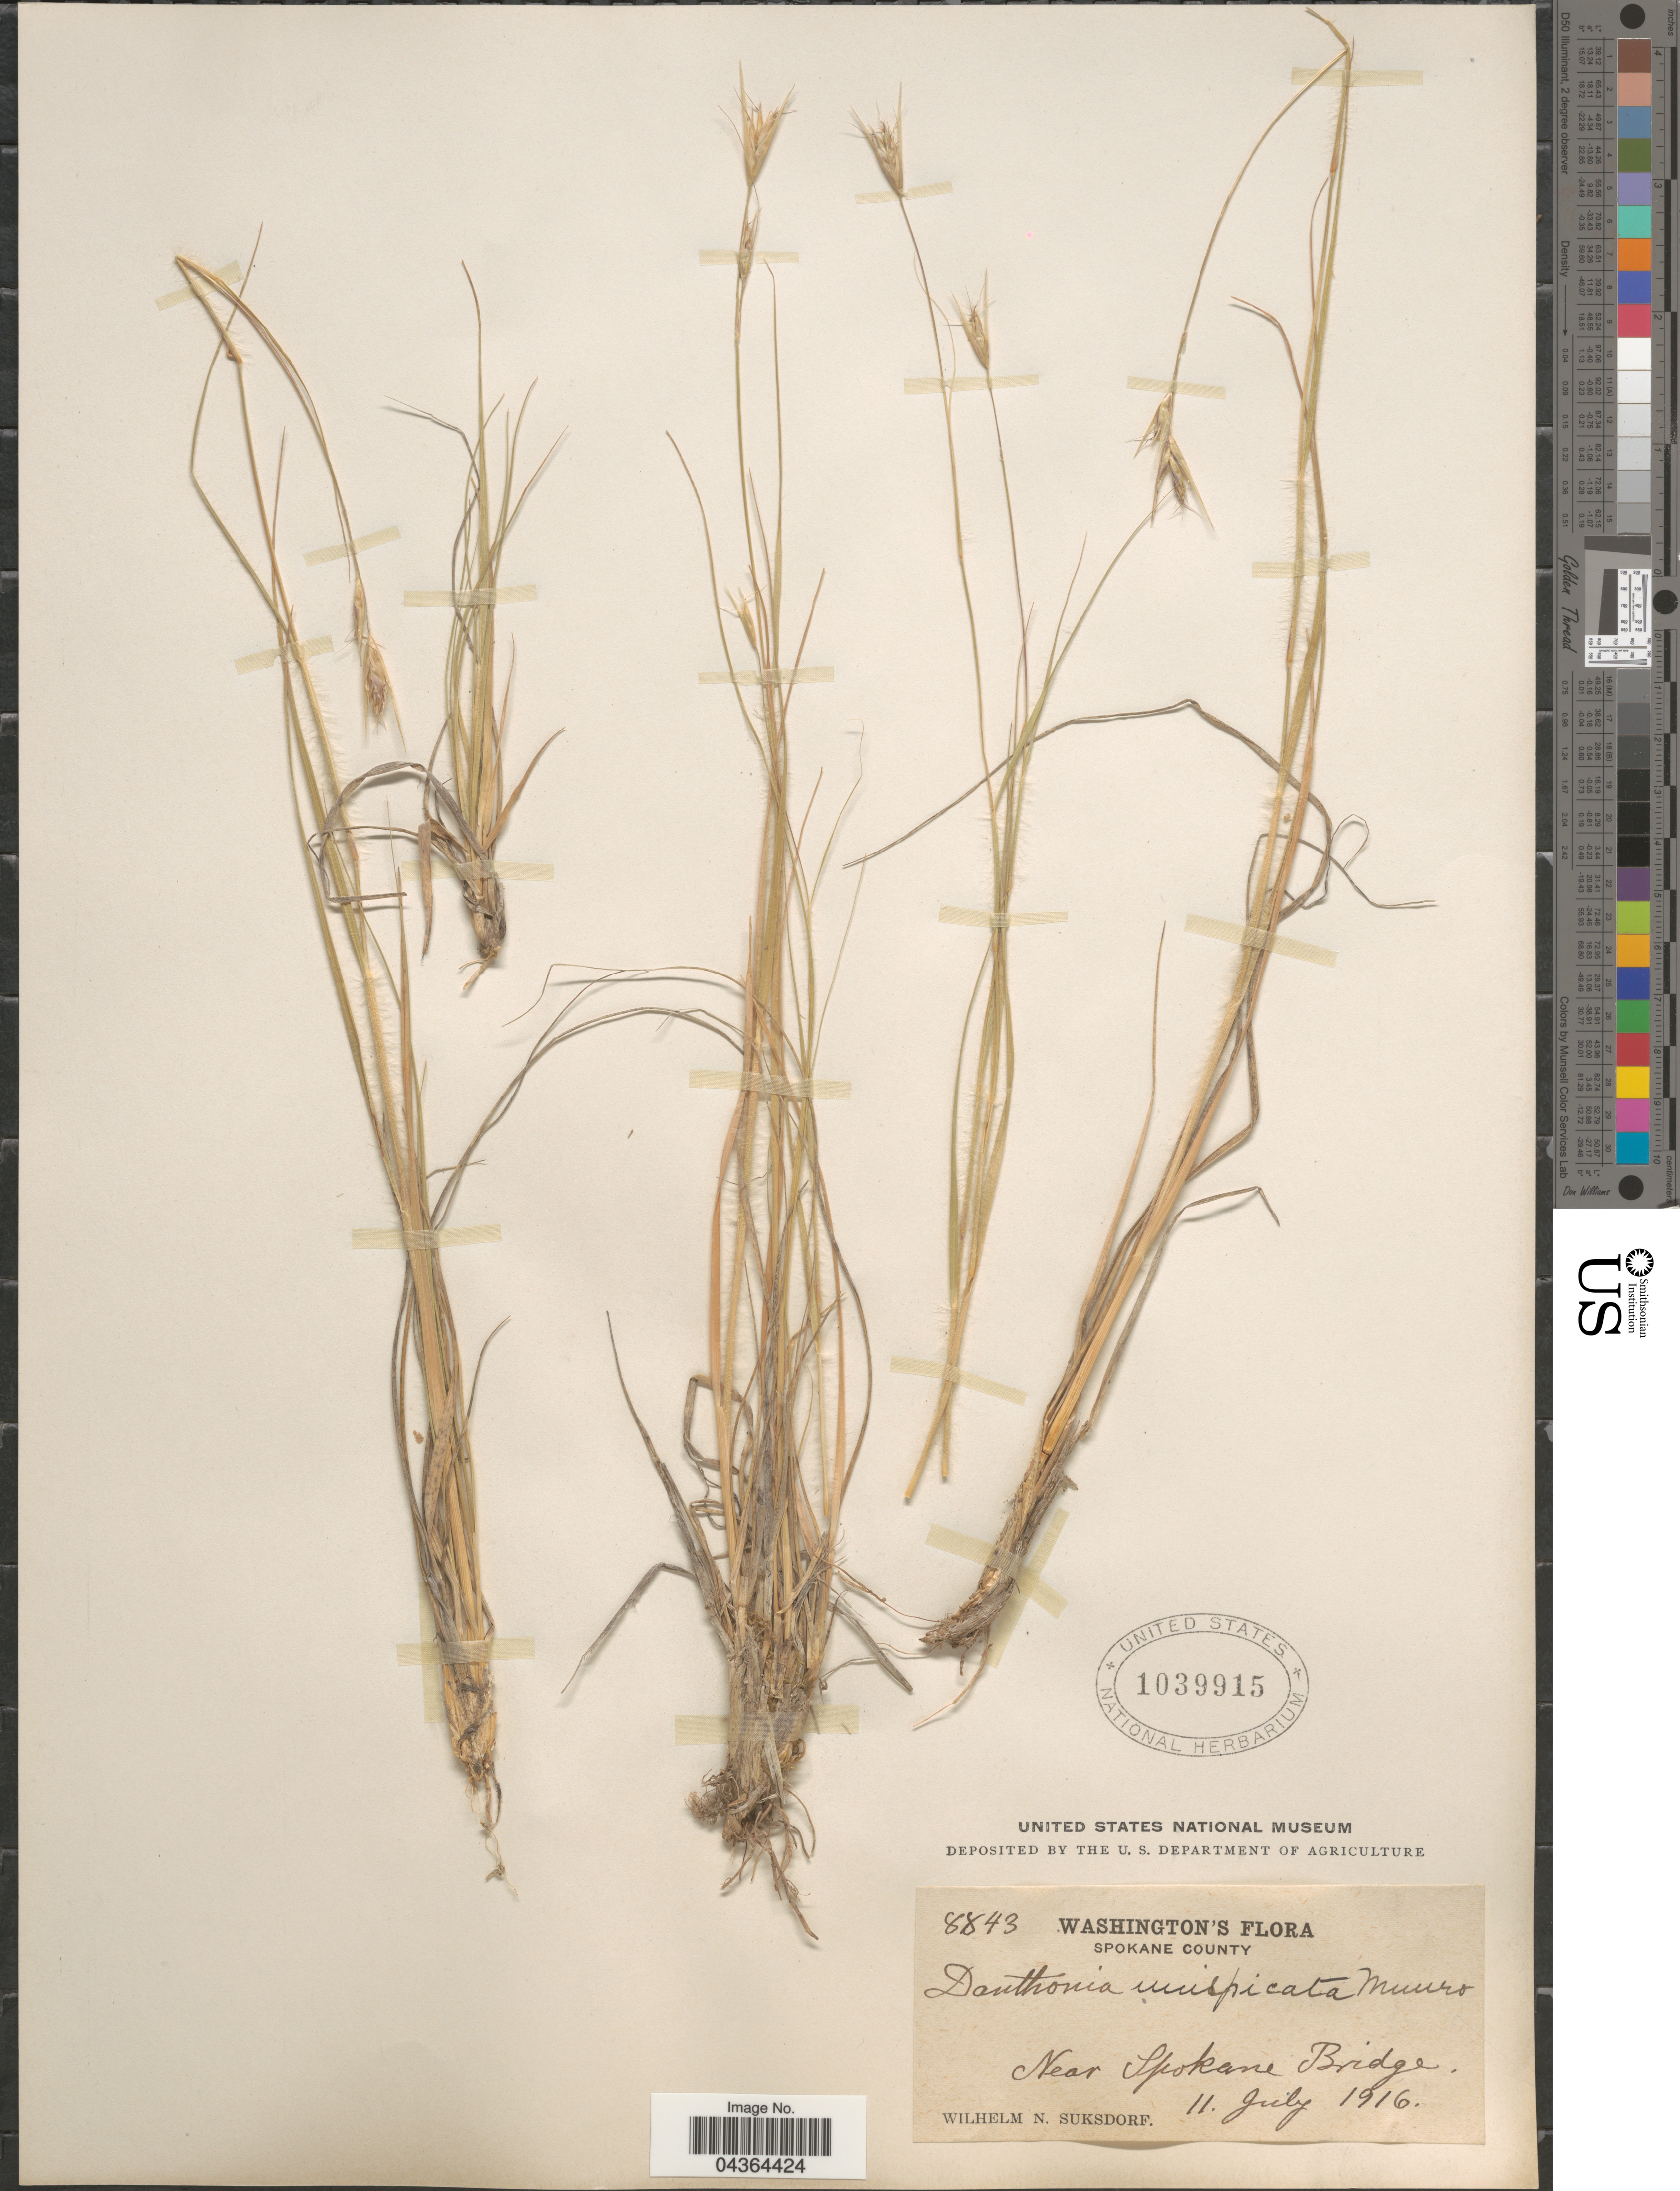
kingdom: Plantae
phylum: Tracheophyta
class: Liliopsida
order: Poales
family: Poaceae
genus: Danthonia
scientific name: Danthonia unispicata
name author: (Thurb.) Munro ex Macoun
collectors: W. N. Suksdorf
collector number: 8843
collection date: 1916-07-11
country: United States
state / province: Washington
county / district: Spokane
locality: Spokane County. Near Spokane Bridge.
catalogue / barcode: US 1039915